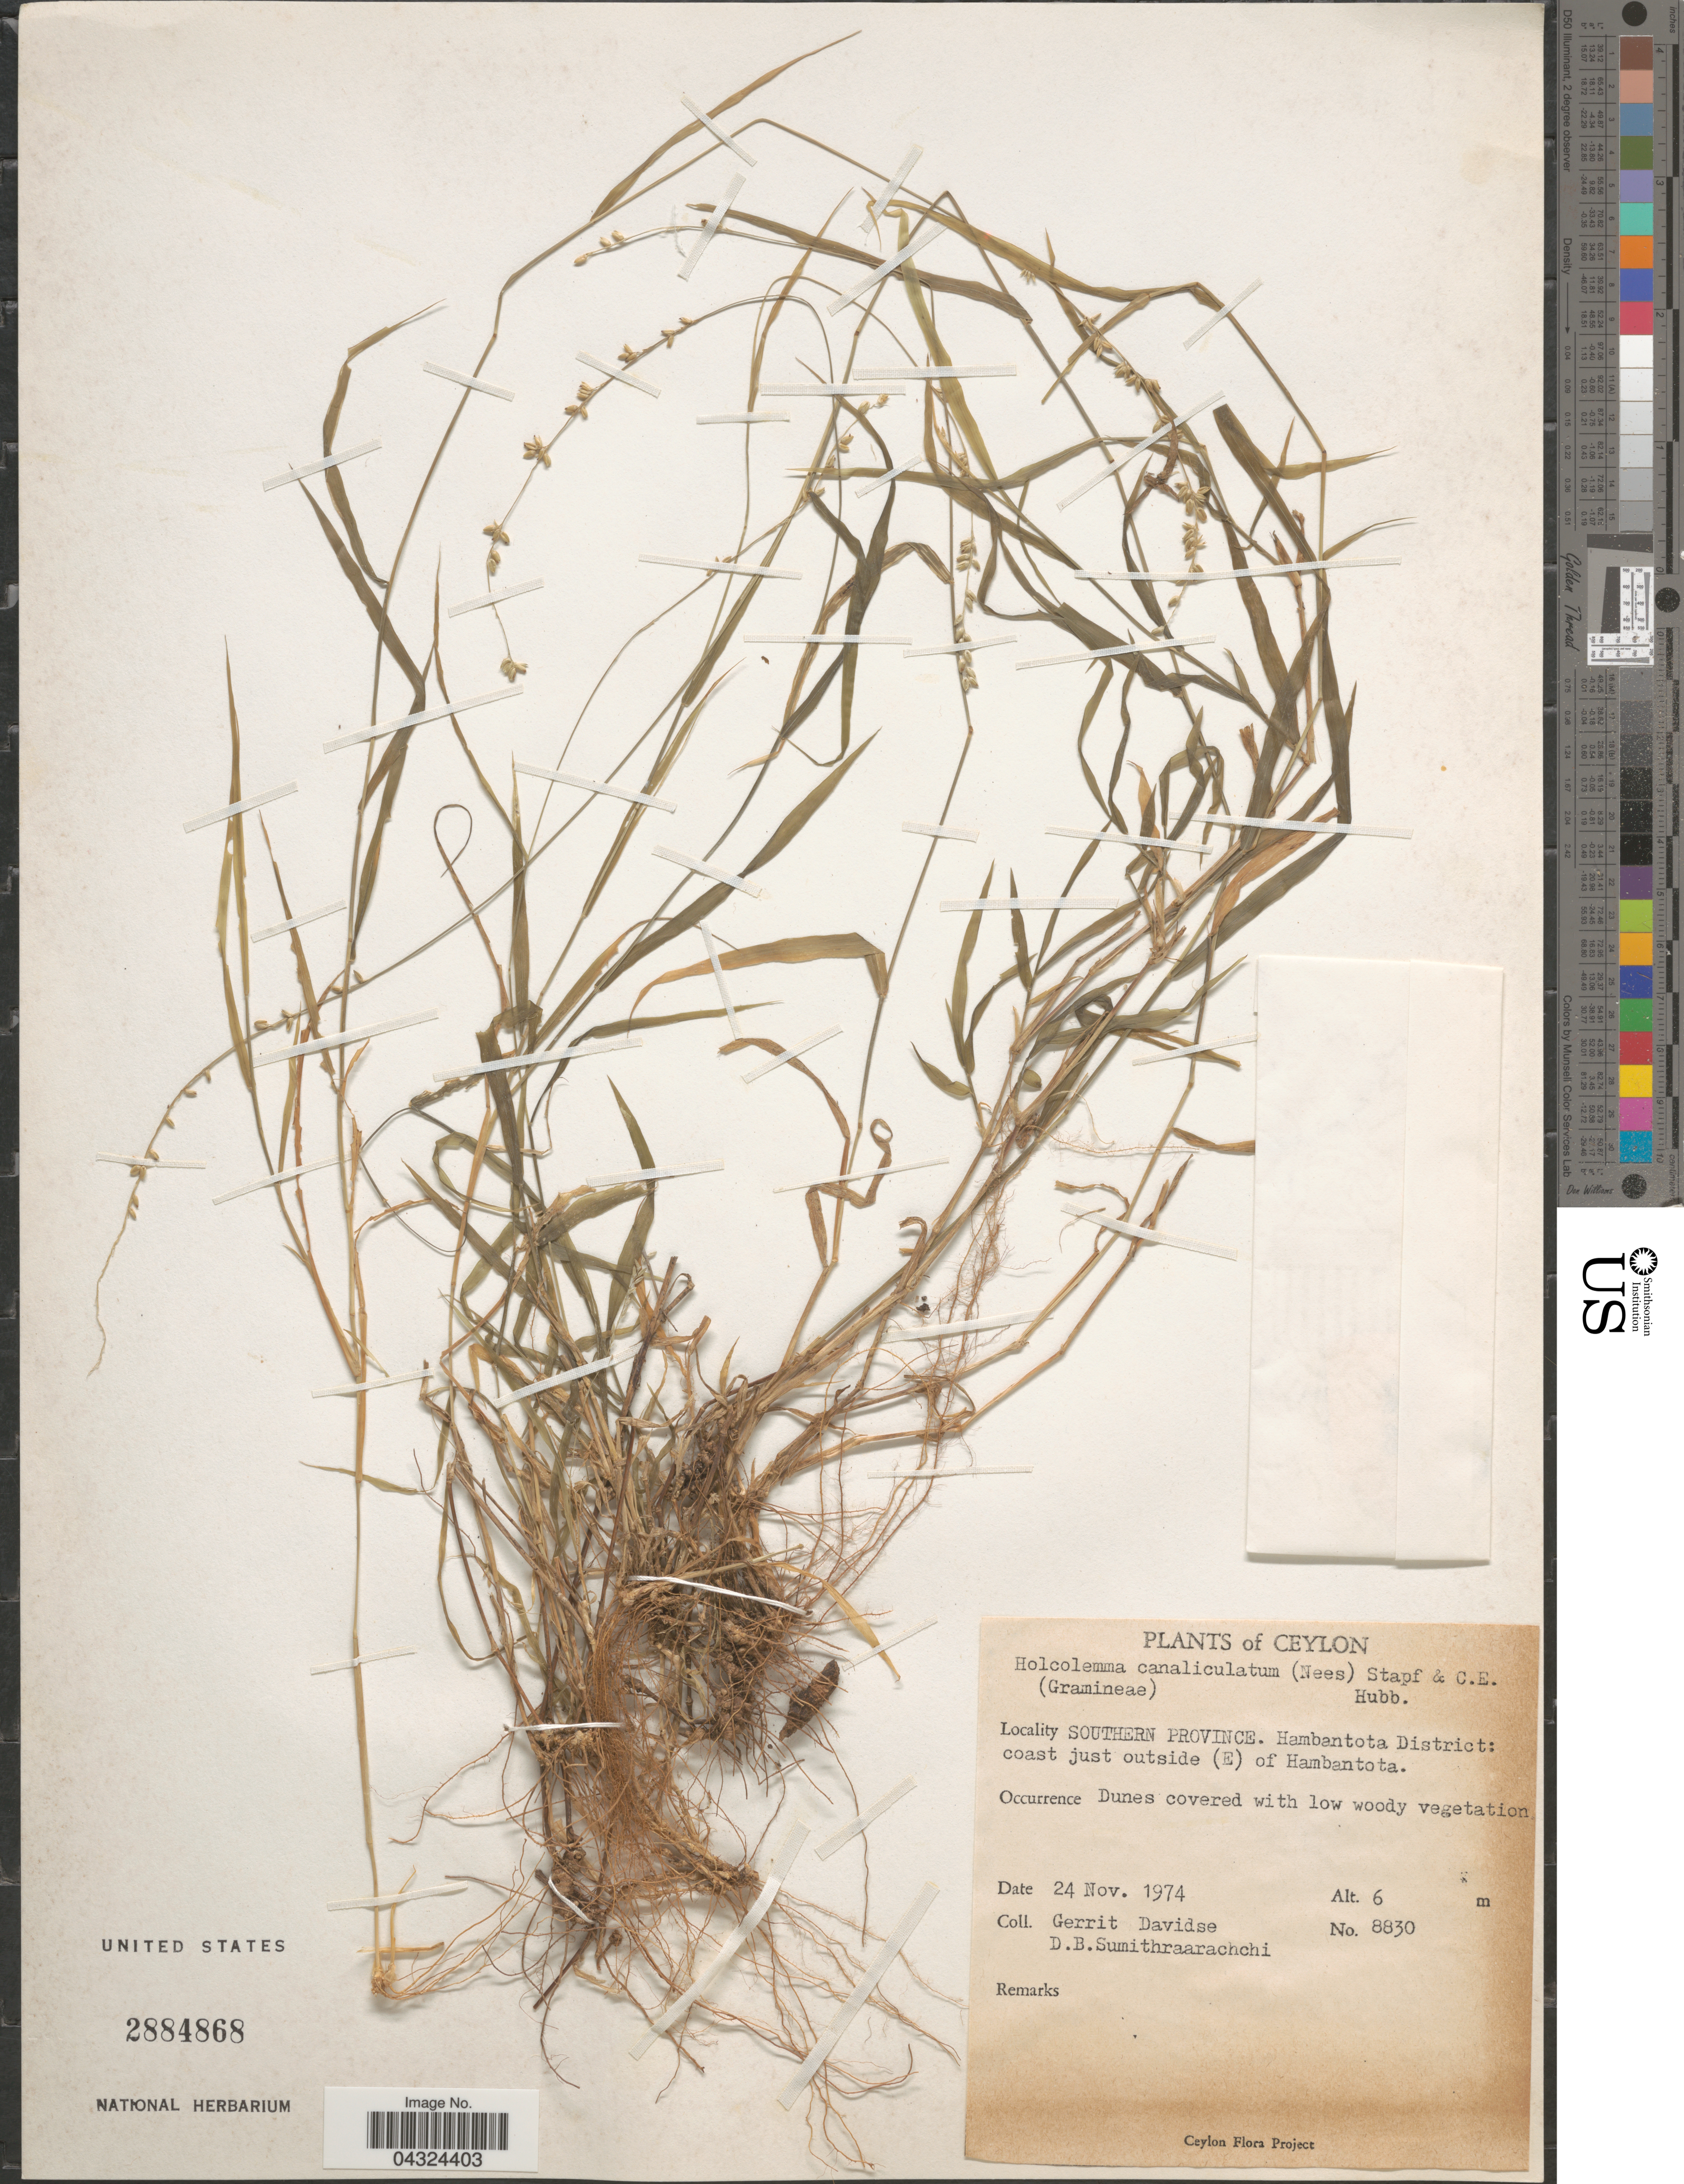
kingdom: Plantae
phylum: Tracheophyta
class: Liliopsida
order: Poales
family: Poaceae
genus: Holcolemma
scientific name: Holcolemma canaliculatum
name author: (Nees) Stapf & C. E. Hubb.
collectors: G. Davidse & D. B. Sumithraarachchi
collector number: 8830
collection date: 1974-11-24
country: Sri Lanka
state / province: Southern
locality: Ceylon. Hambantota District: coast just outside (E) of Hambantota.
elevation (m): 6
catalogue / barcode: US 2884868